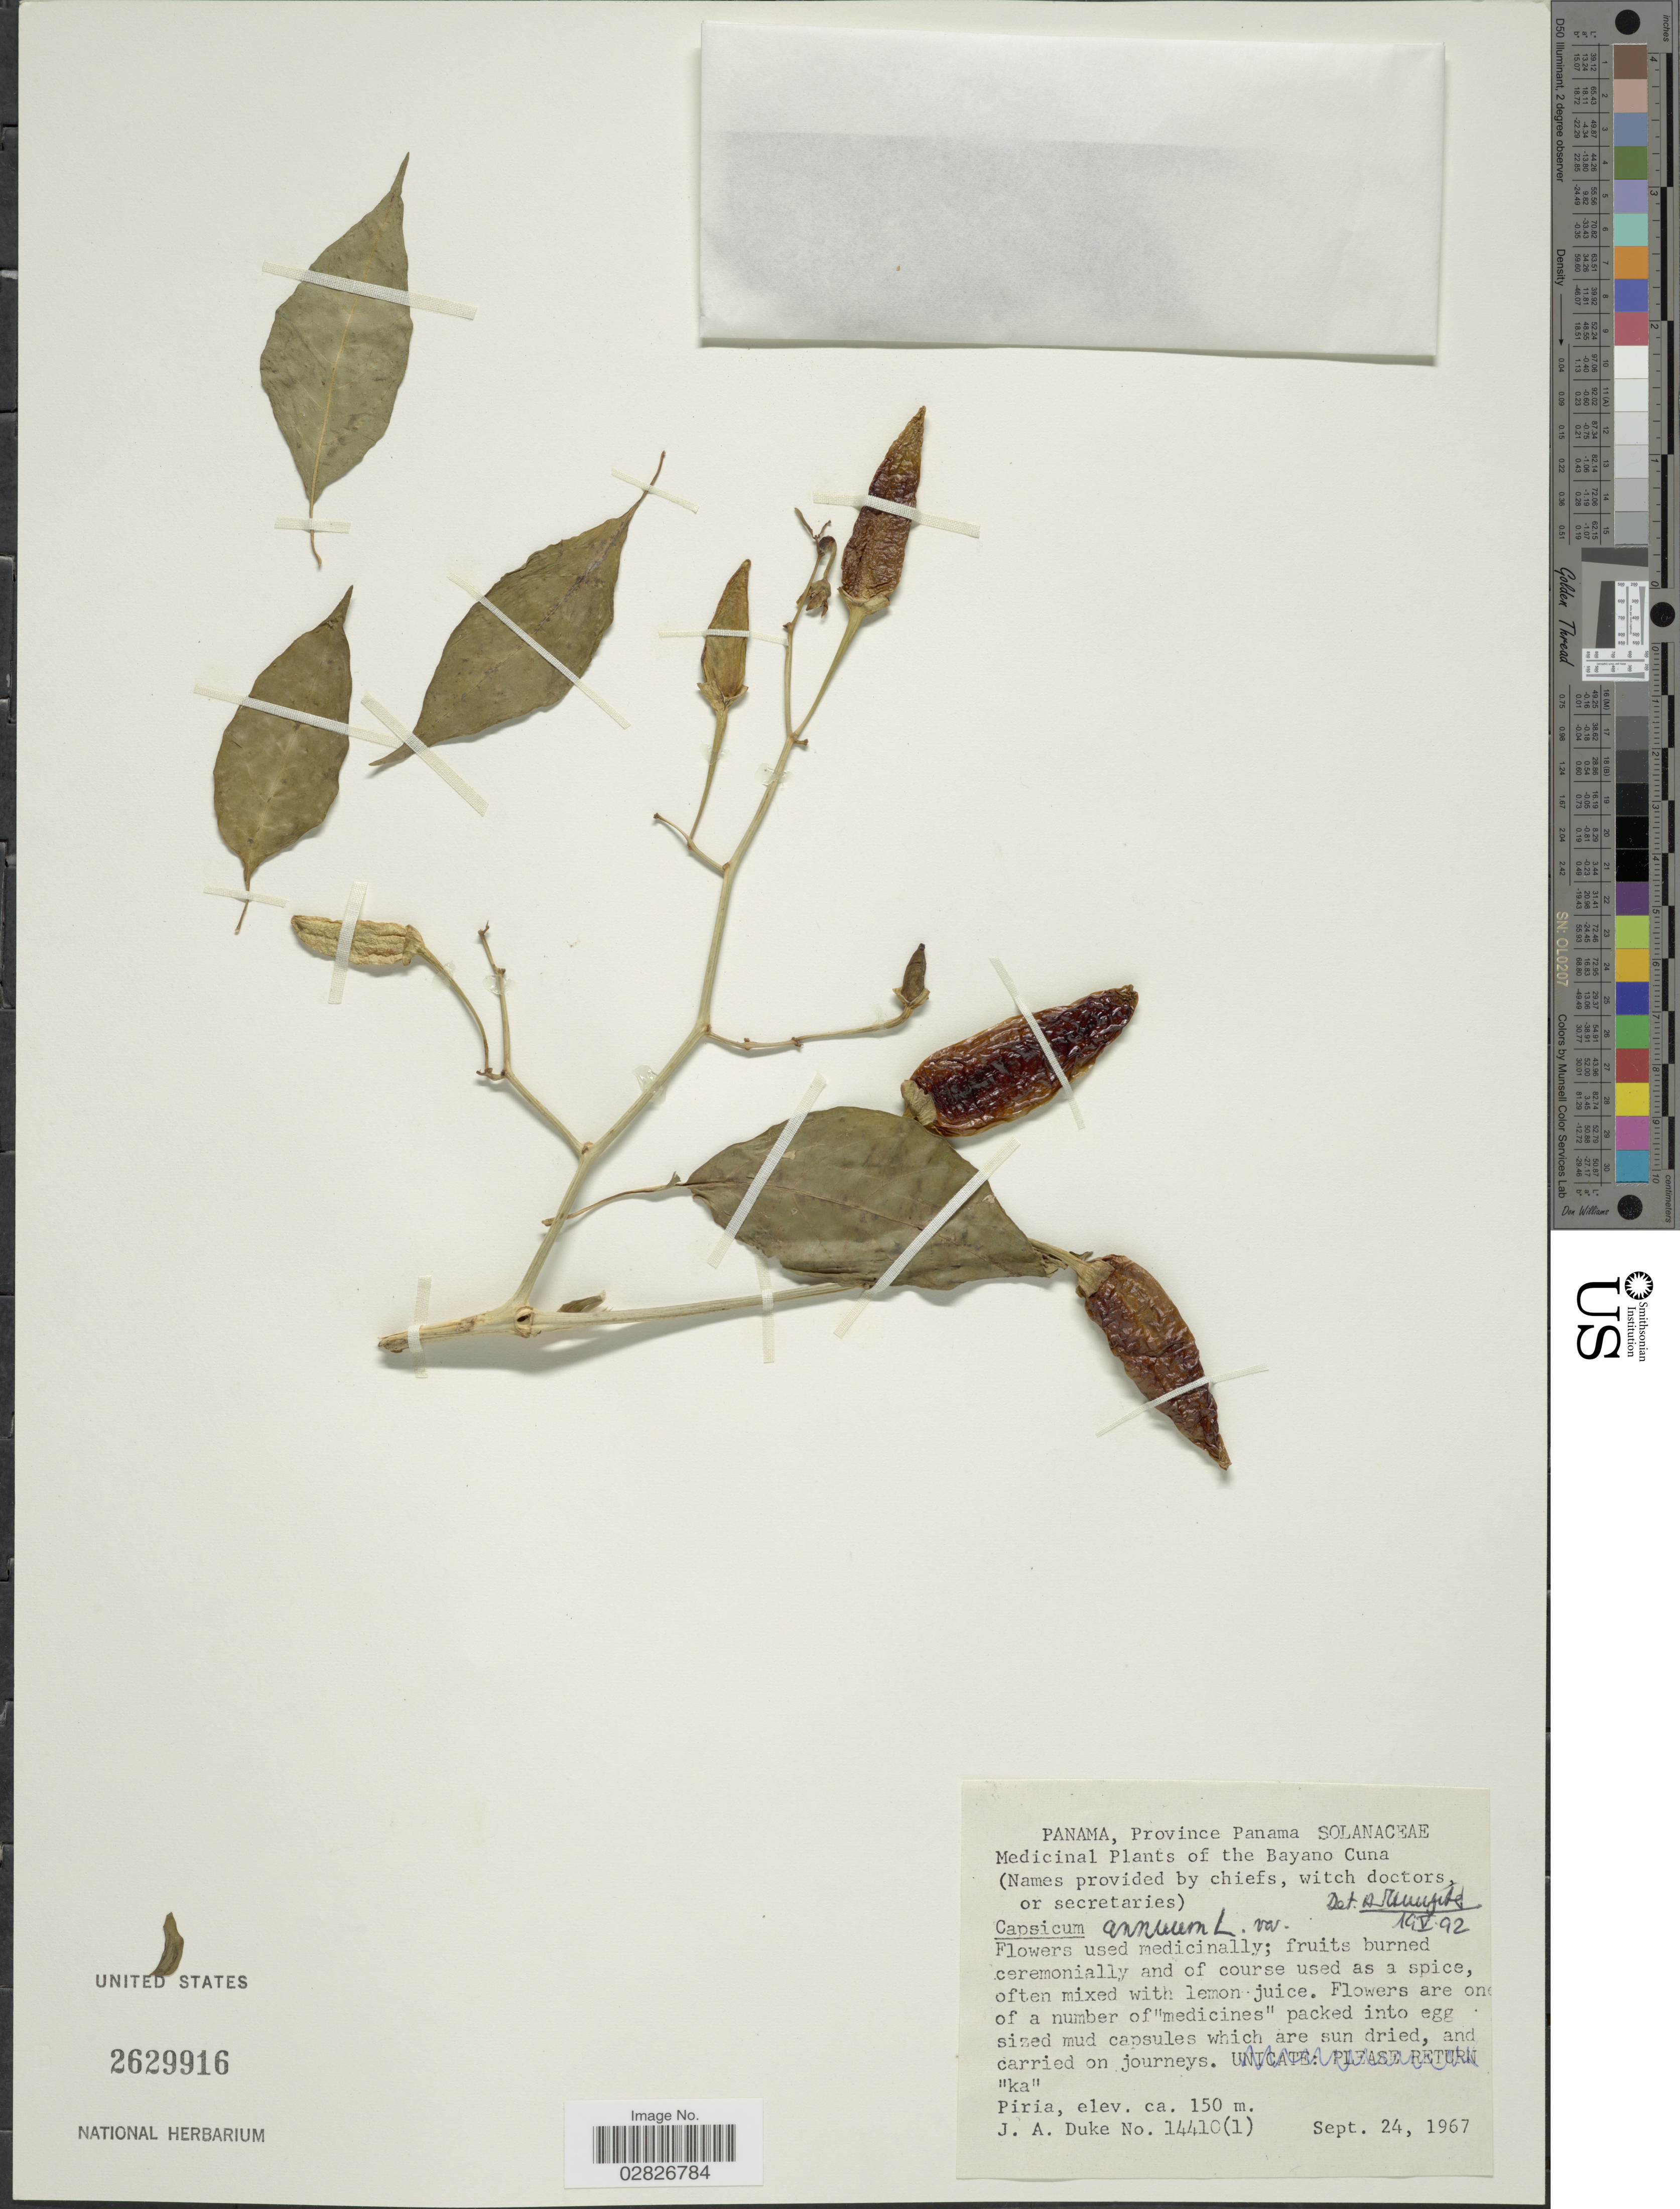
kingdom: Plantae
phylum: Tracheophyta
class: Magnoliopsida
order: Solanales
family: Solanaceae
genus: Capsicum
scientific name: Capsicum annuum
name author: L.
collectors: J. A. Duke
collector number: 14410(1)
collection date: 1967-07-24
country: Panama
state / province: Panamá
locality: Bayano Cuna, Piria.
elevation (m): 150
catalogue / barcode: US 2629916